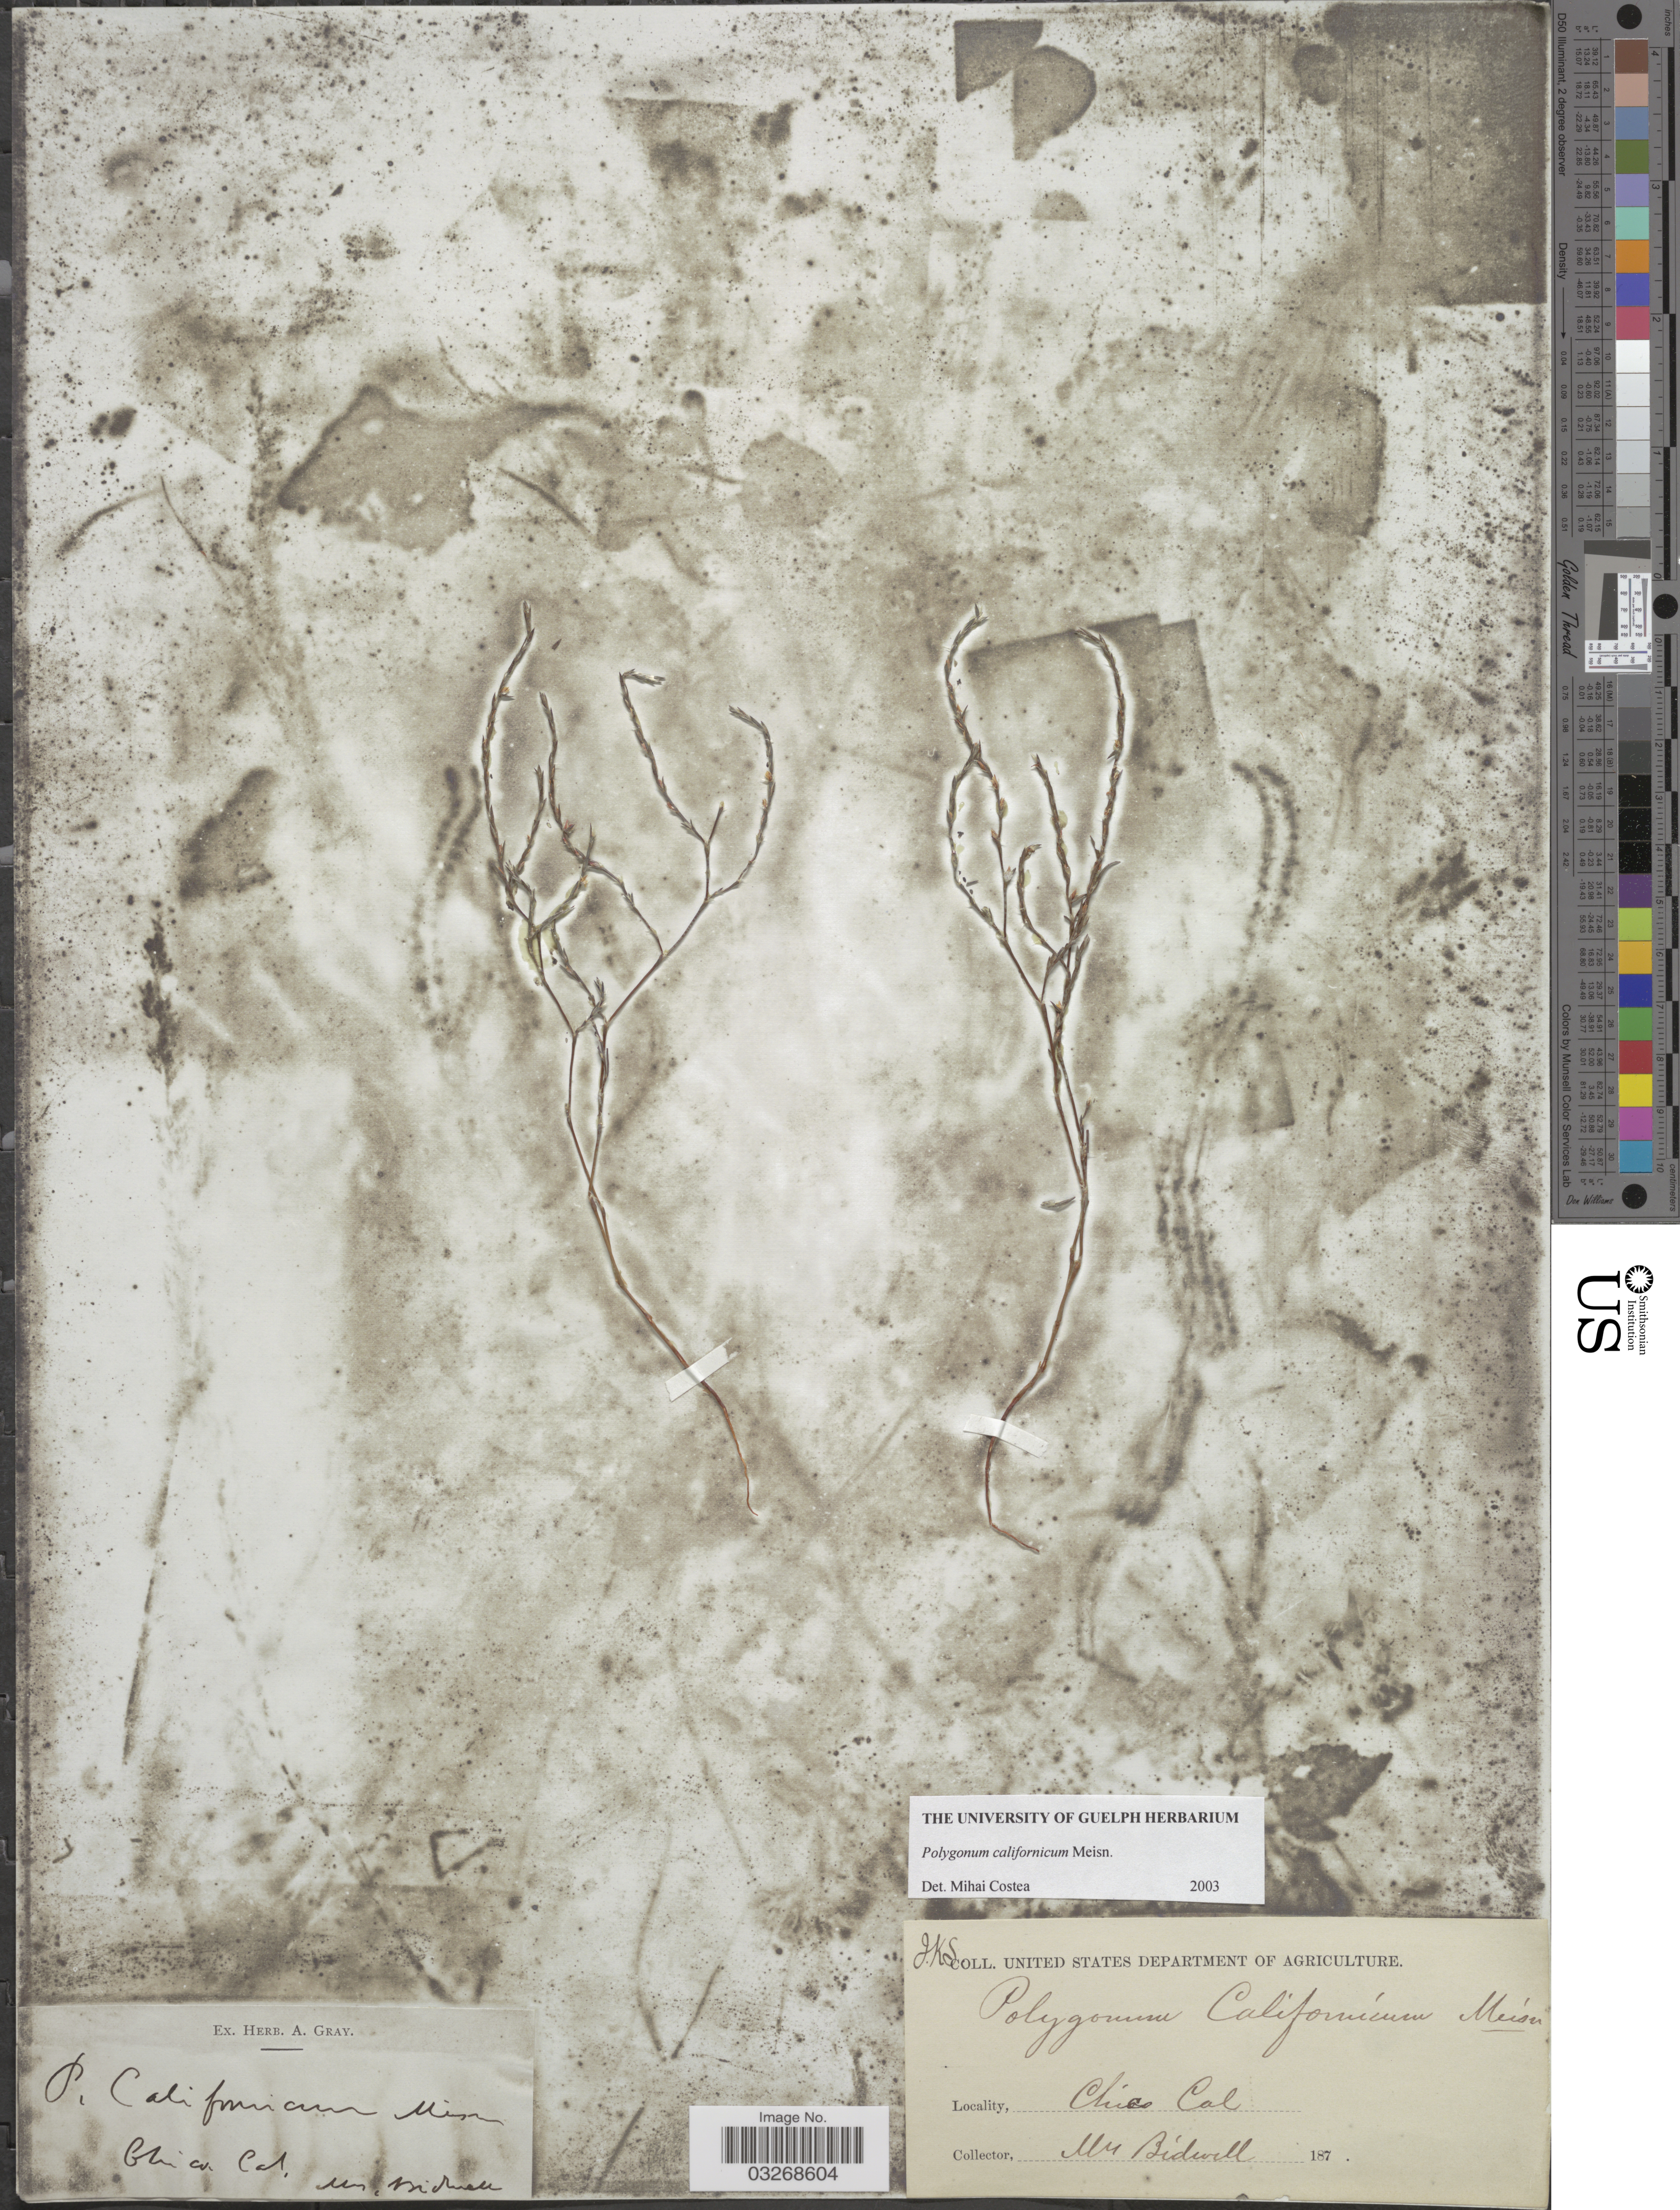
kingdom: Plantae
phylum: Tracheophyta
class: Magnoliopsida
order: Caryophyllales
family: Polygonaceae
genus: Polygonum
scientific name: Polygonum californicum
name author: Meisn.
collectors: Bidwell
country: United States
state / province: California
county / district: Butte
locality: Chico.